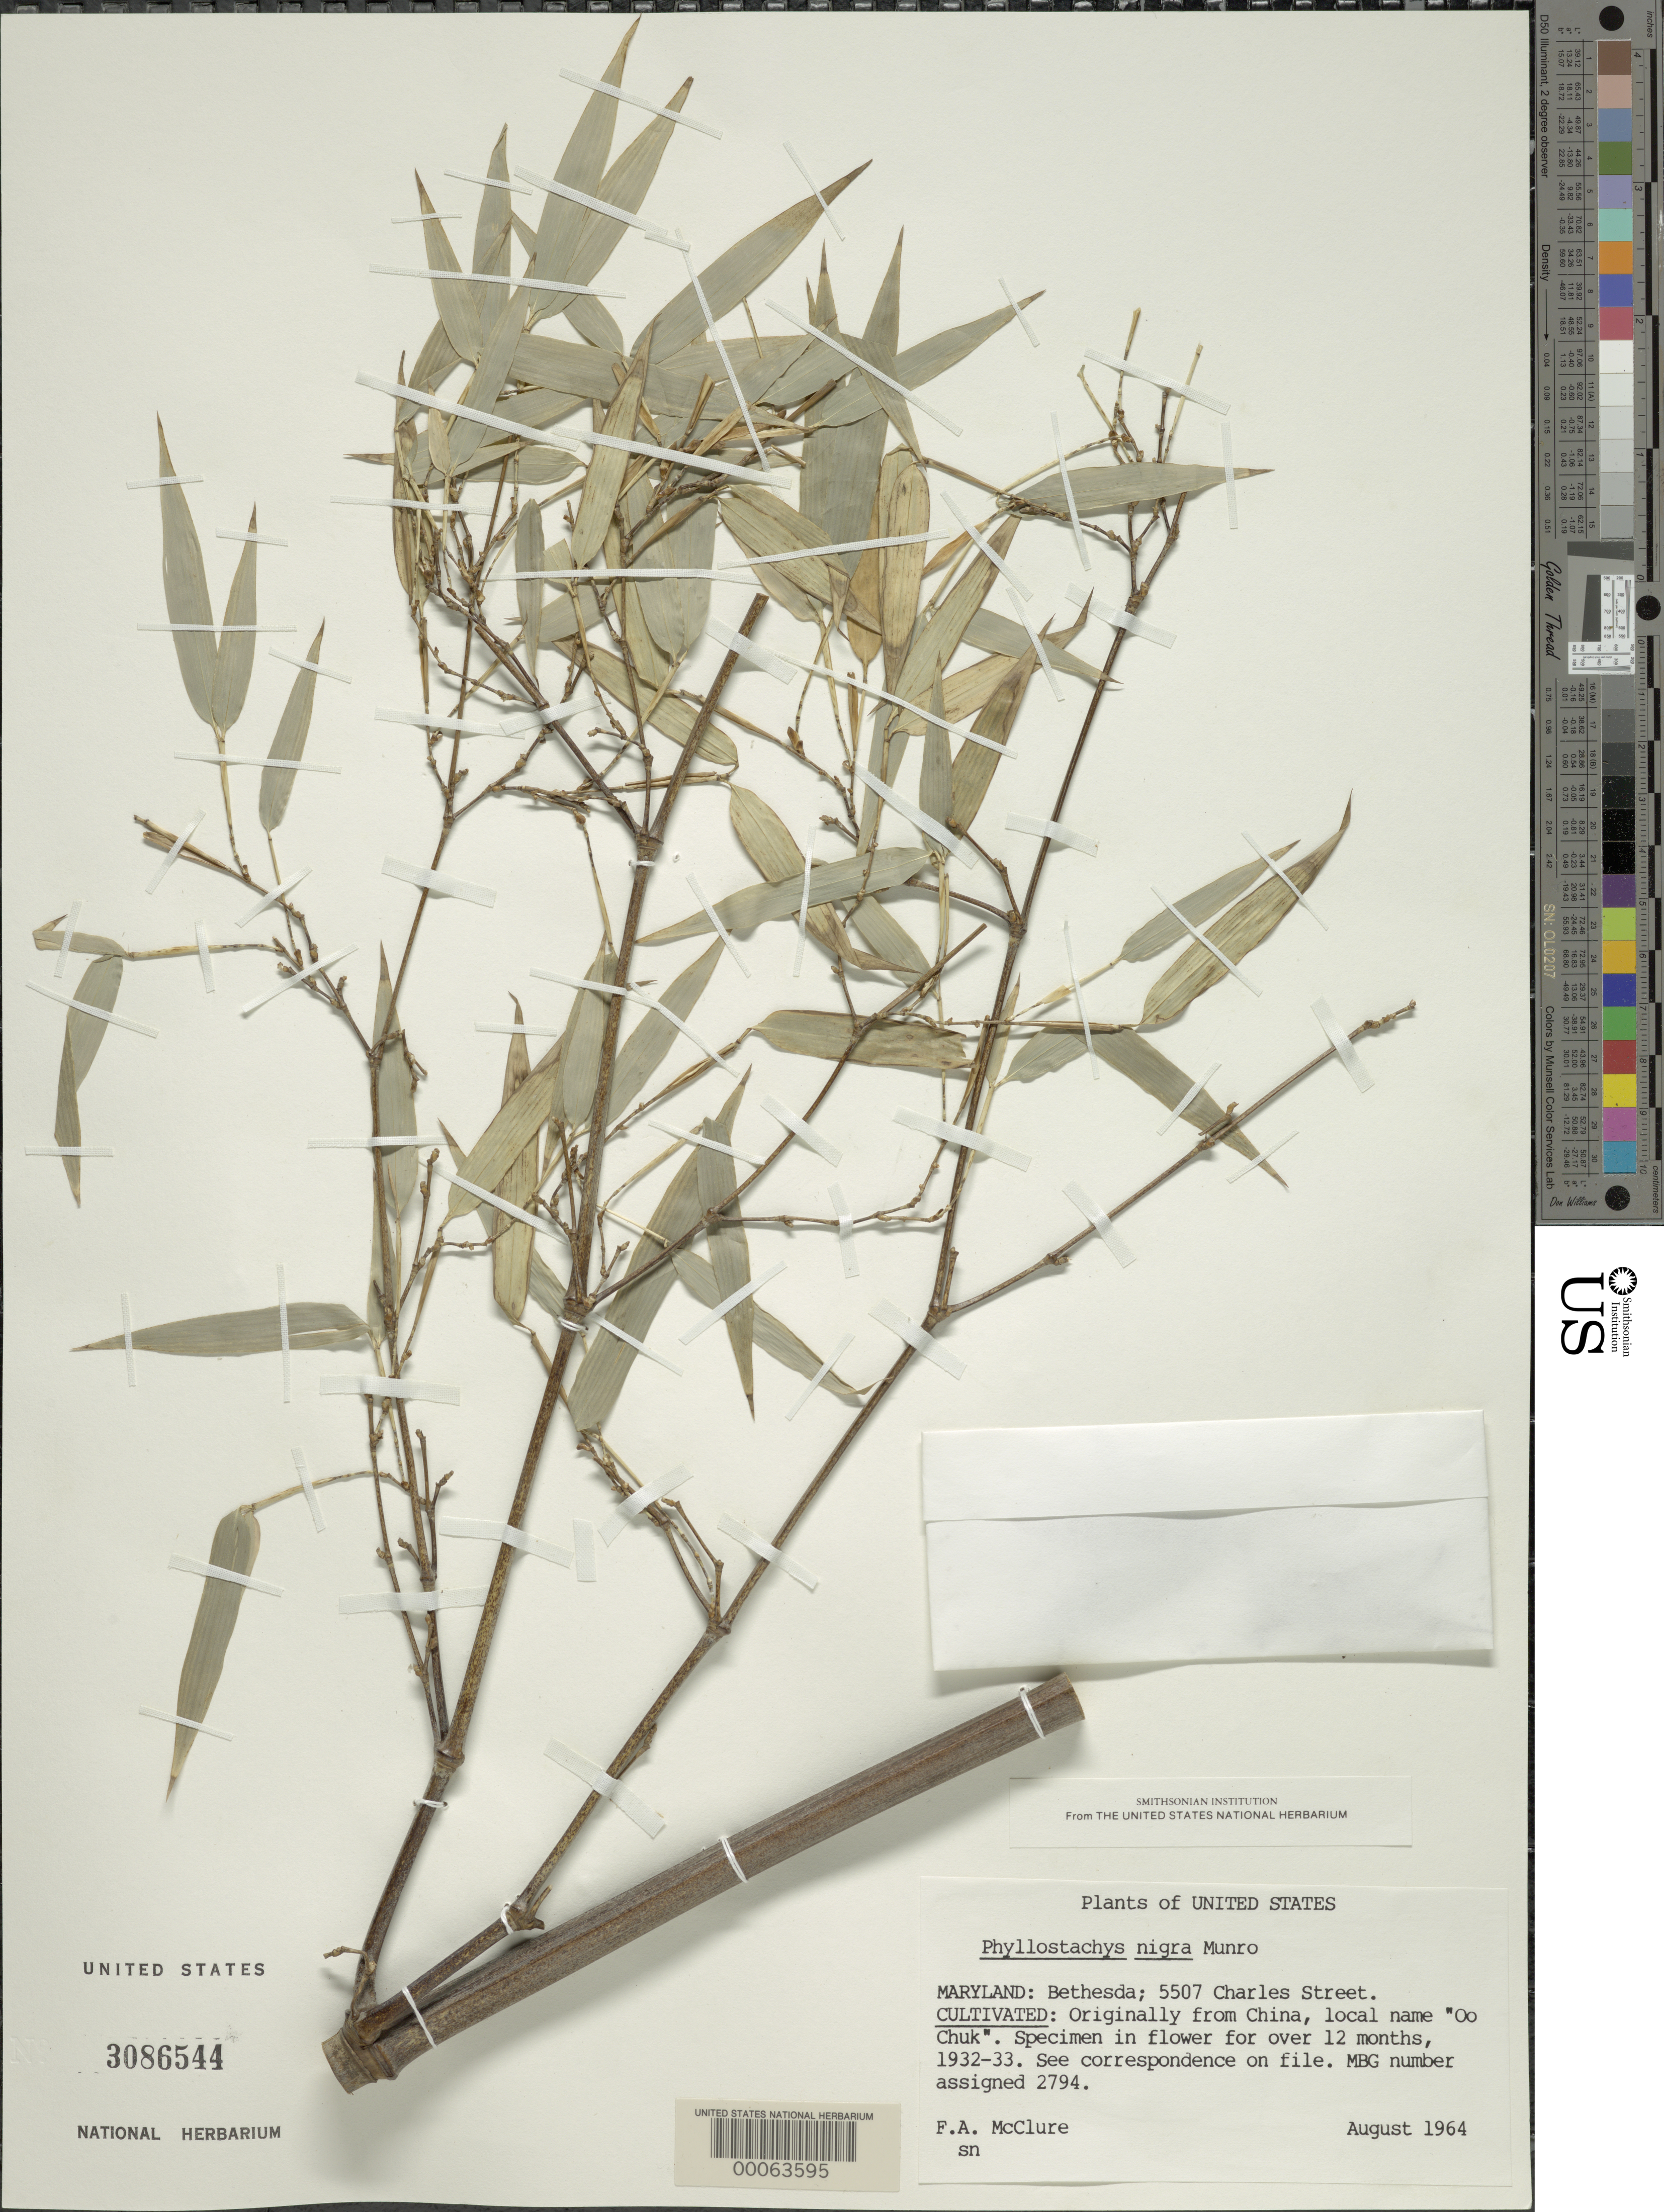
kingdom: Plantae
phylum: Tracheophyta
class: Liliopsida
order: Poales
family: Poaceae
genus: Phyllostachys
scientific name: Phyllostachys nigra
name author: (Lodd. ex Lindl.) Munro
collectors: F. A. McClure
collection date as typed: Aug 1964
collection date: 1964-08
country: United States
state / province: Maryland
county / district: Montgomery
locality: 5507 Charles Street, Bethesda (McClure's garden)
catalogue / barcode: US 3086544